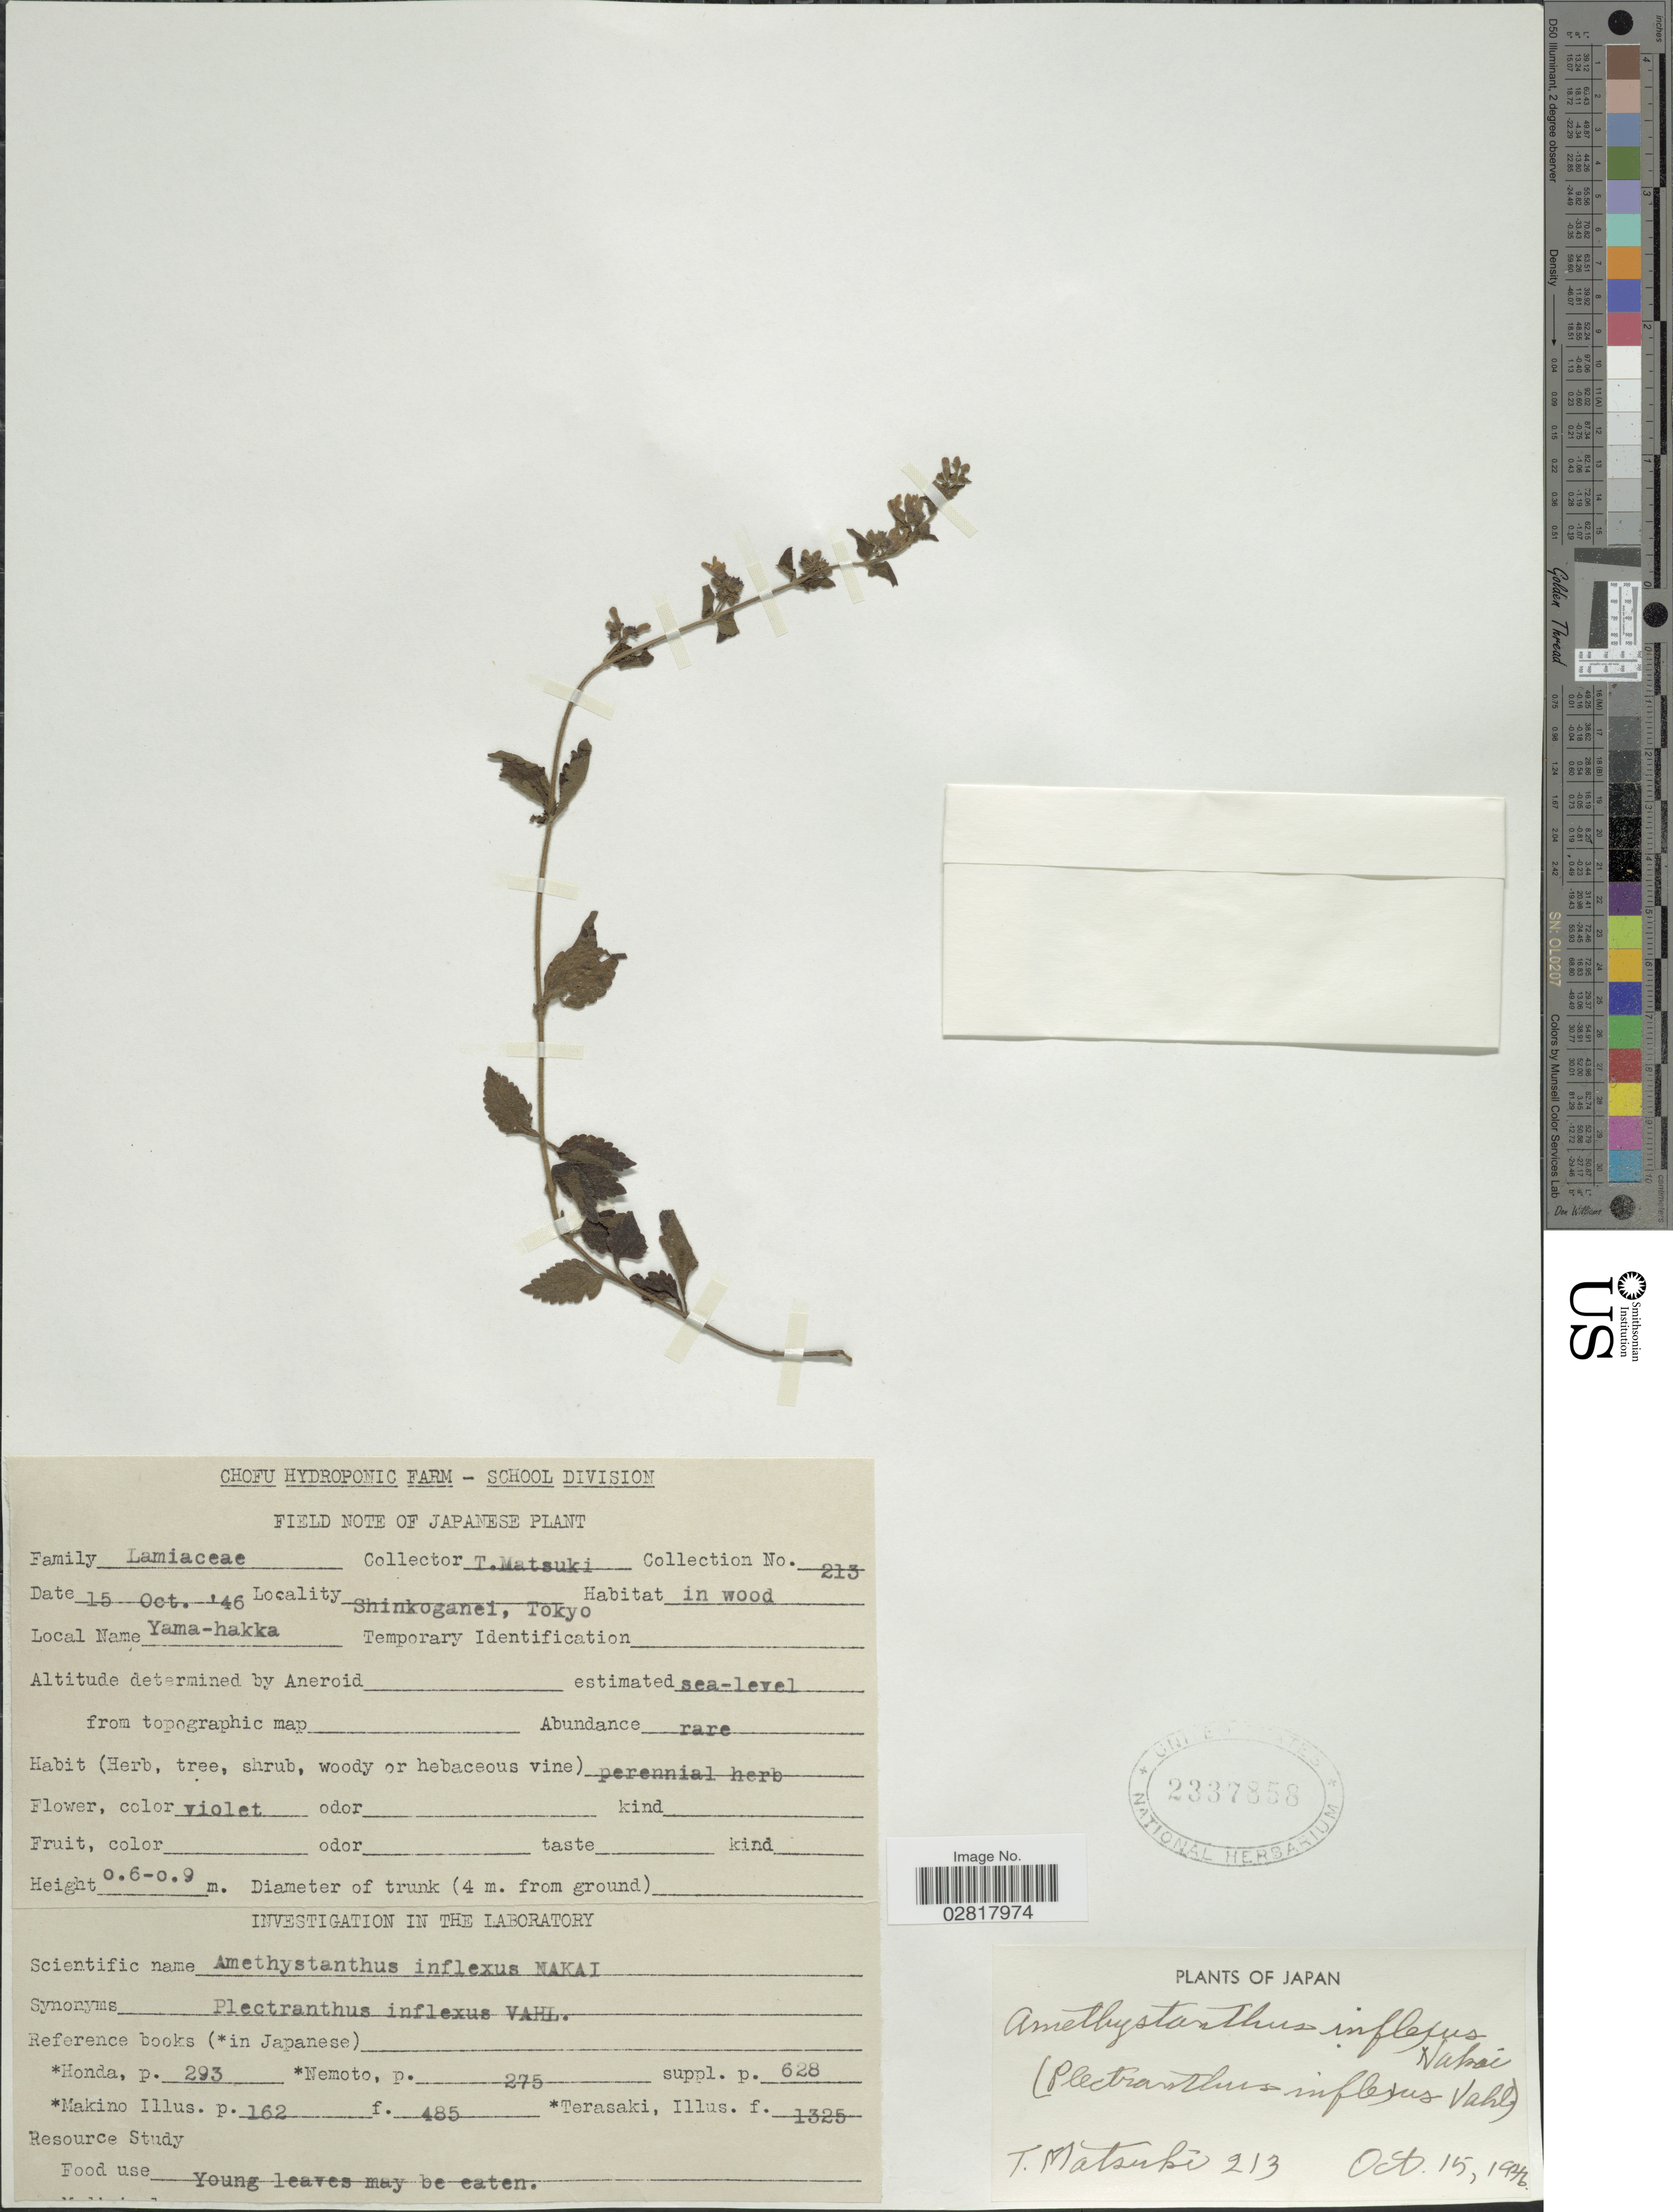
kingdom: Plantae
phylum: Tracheophyta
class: Magnoliopsida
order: Lamiales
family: Lamiaceae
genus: Plectranthus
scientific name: Plectranthus inflexus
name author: (Thunb.) Vahl ex Benth.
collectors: T. Matsuki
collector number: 213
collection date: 1946-10-15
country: Japan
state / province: Tokyo, Federal City of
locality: Shinkoganei, Tokyo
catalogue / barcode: US 2337858